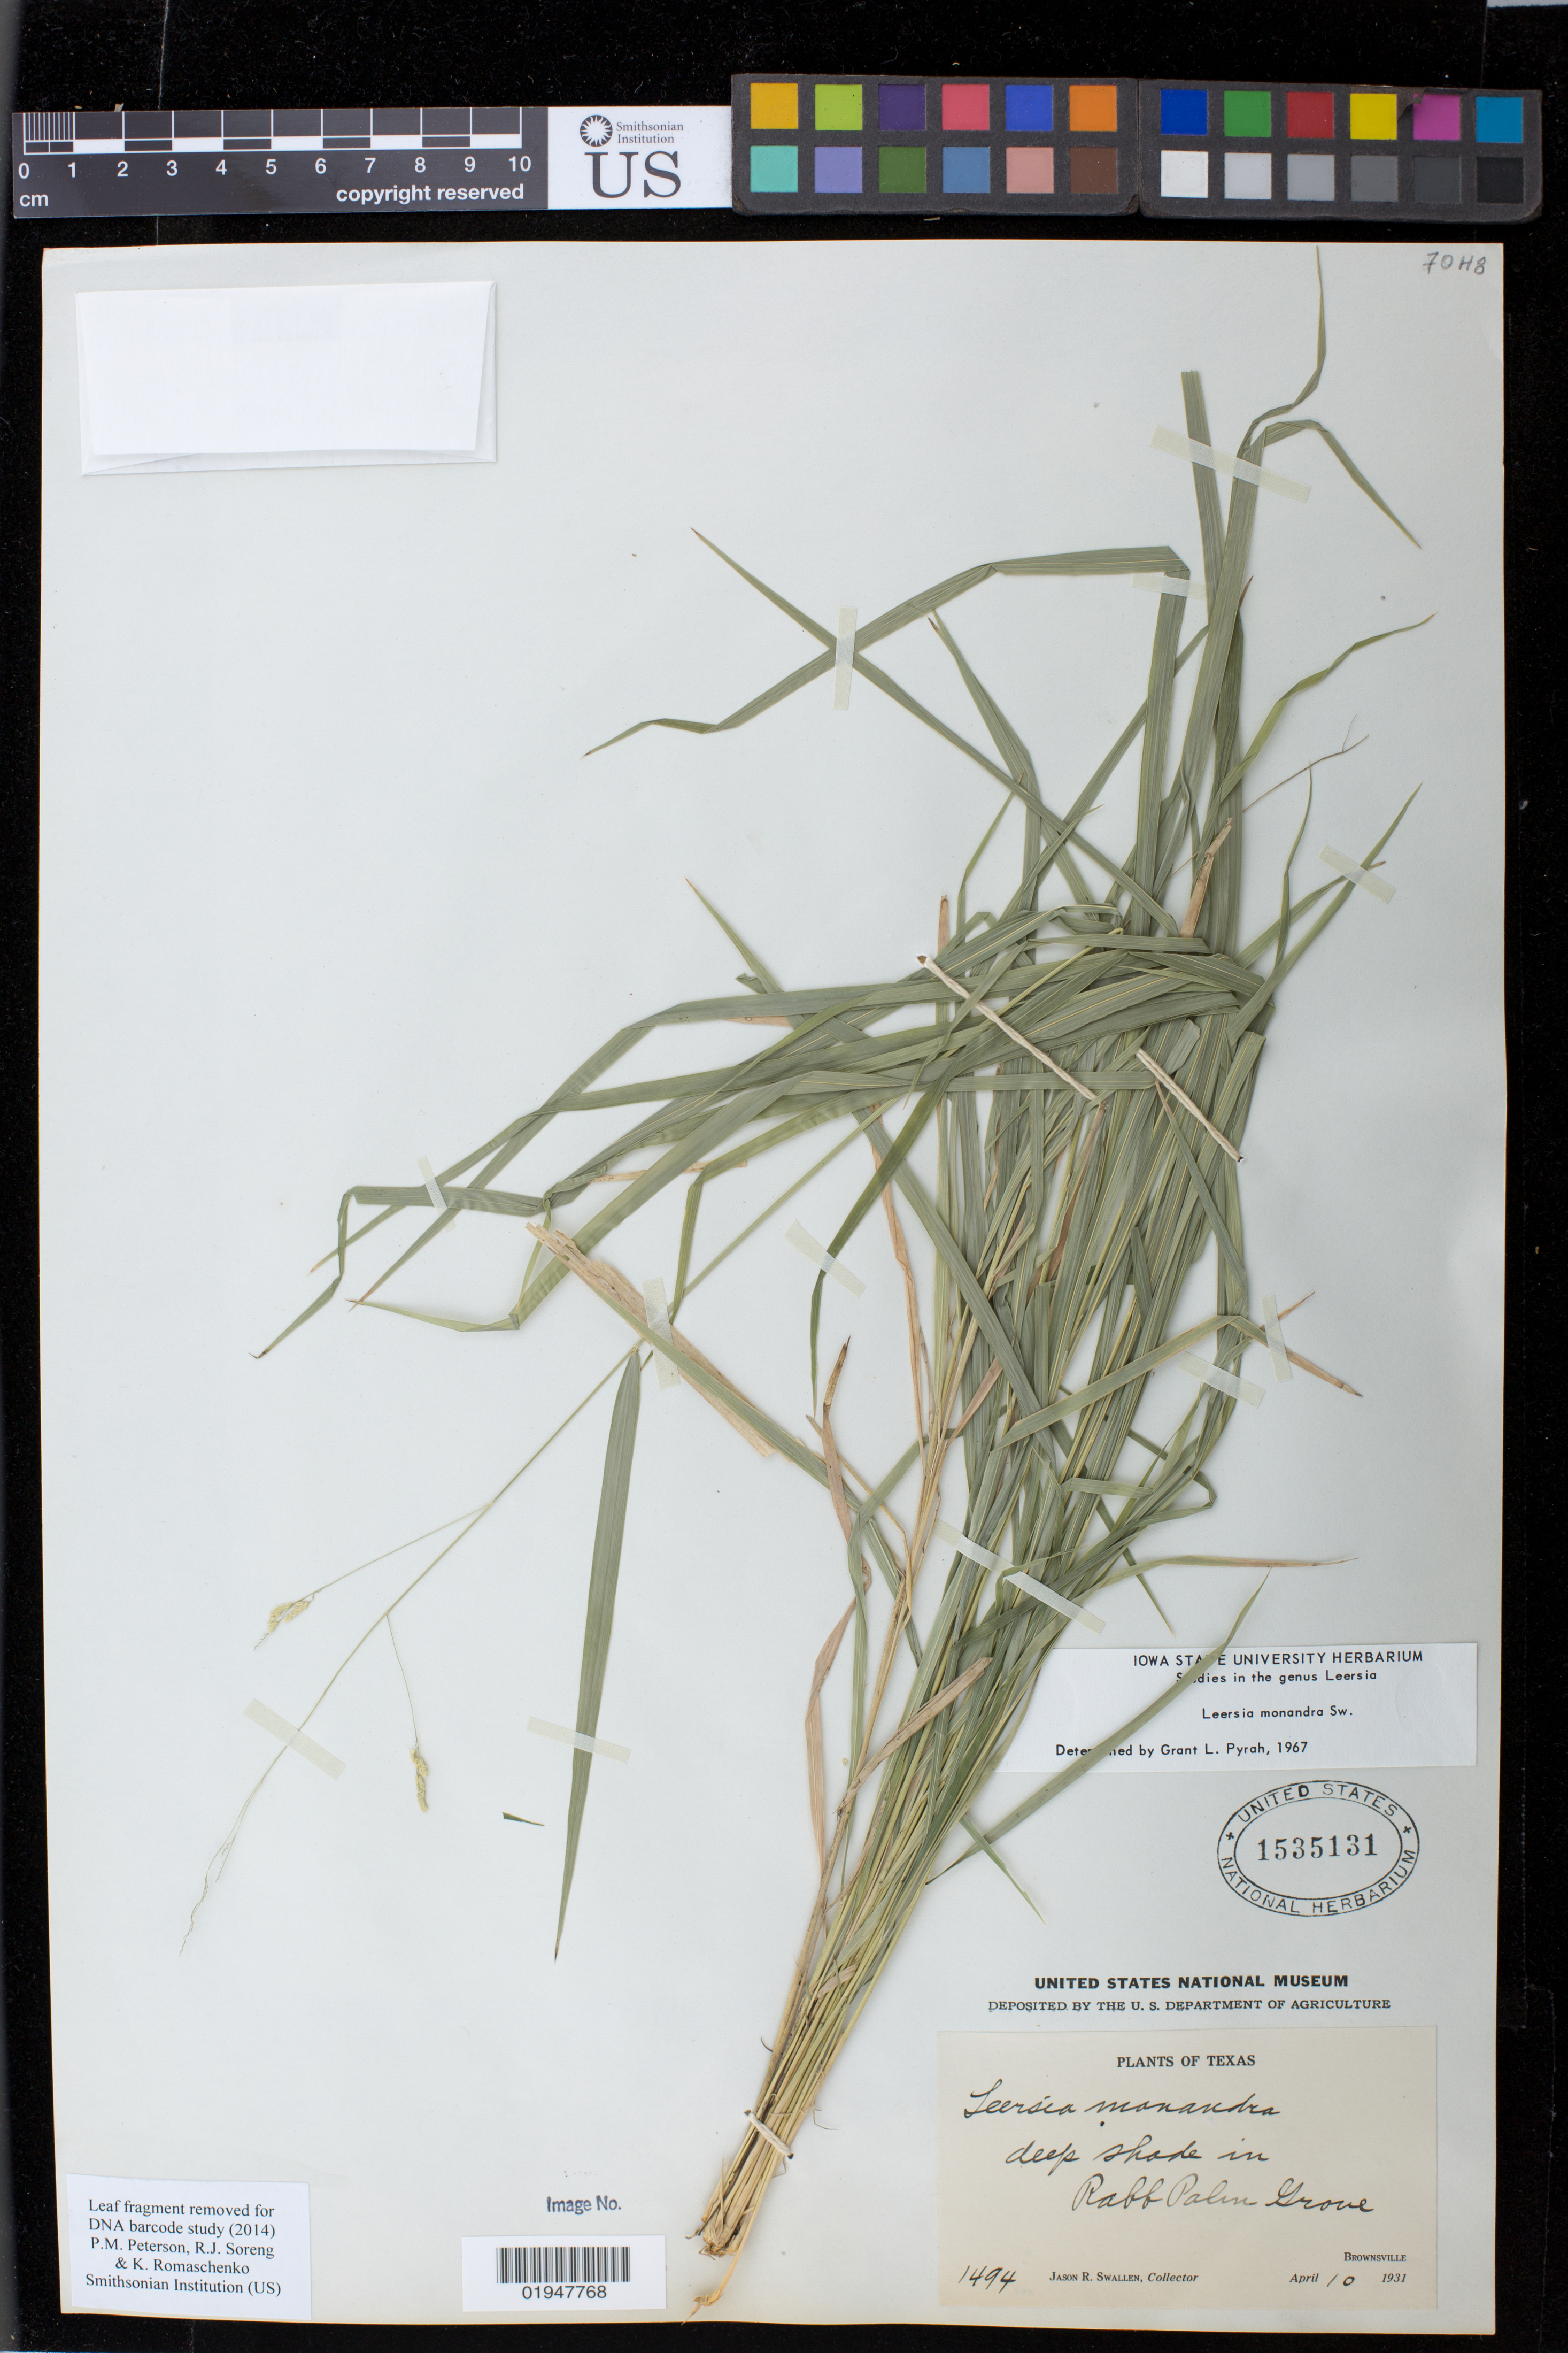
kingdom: Plantae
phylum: Tracheophyta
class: Liliopsida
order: Poales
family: Poaceae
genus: Leersia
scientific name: Leersia monandra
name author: Sw.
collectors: J. R. Swallen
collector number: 1494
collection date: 1931-04-10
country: United States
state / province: Texas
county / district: Cameron County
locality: deep shade in Rabb Palm Grove Brownsville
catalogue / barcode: US 1535131